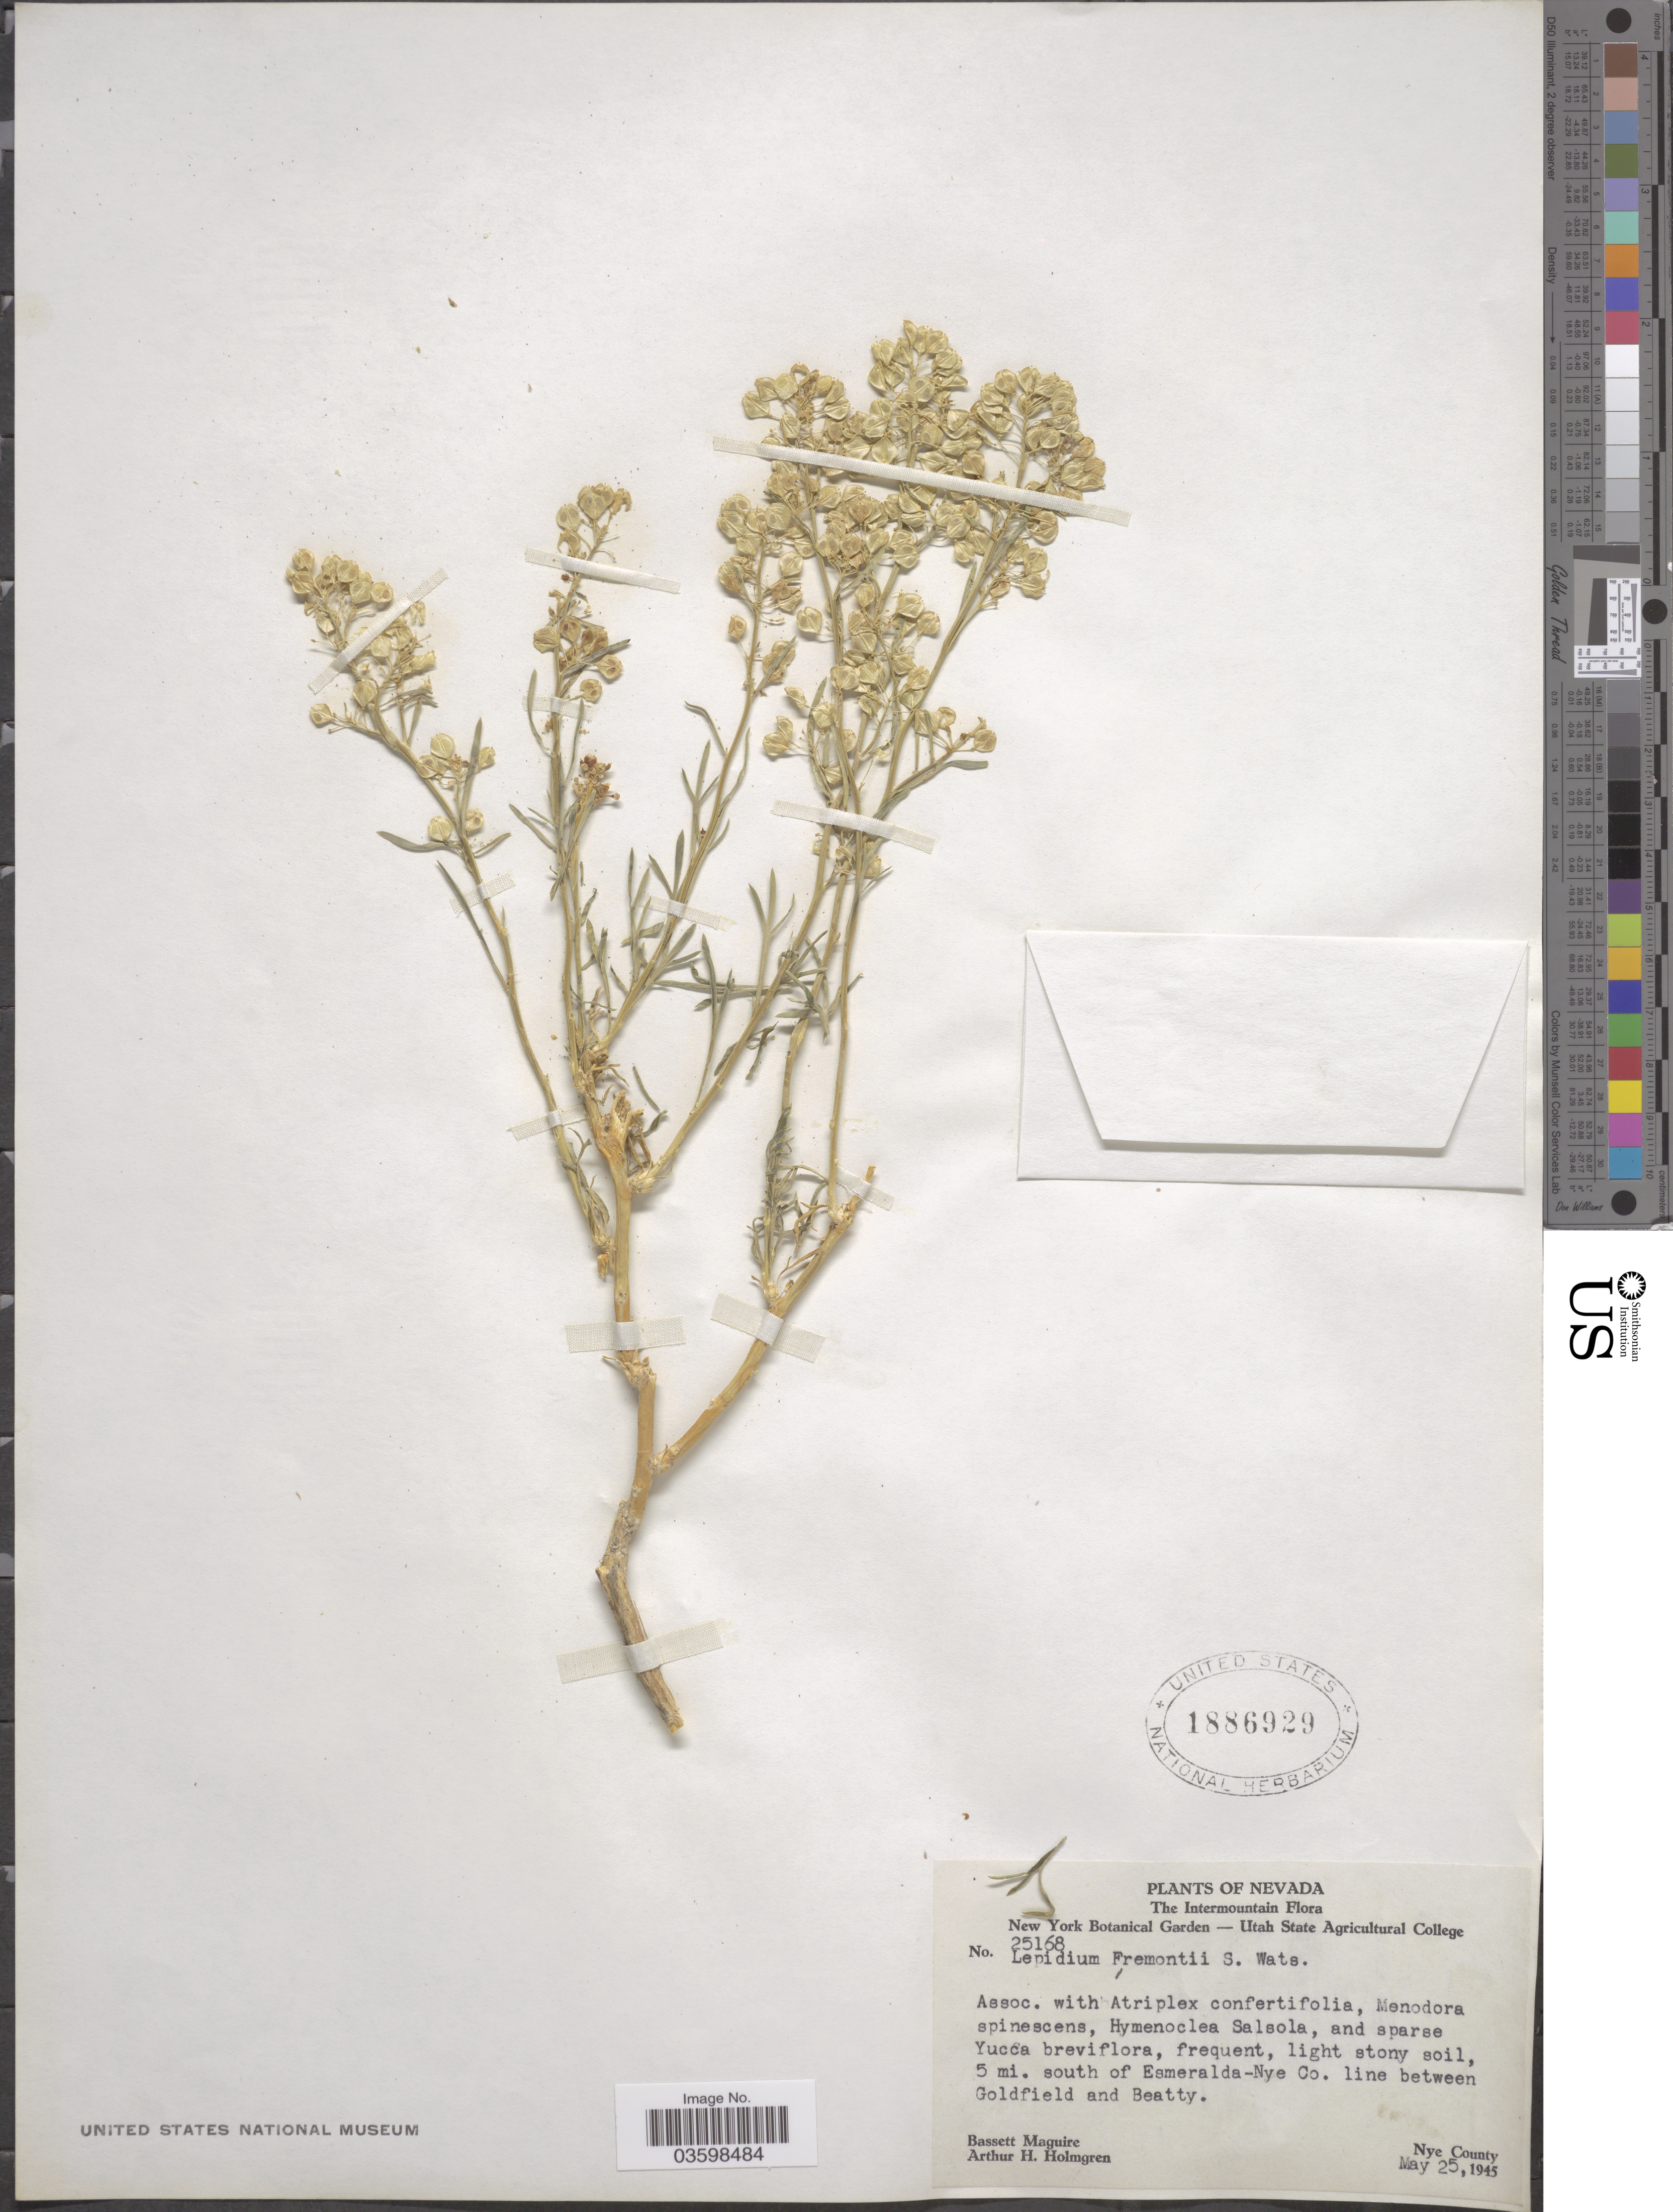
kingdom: Plantae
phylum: Tracheophyta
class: Magnoliopsida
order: Brassicales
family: Brassicaceae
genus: Lepidium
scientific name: Lepidium fremontii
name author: S. Watson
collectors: B. Maguire & A. H. Holmgren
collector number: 25168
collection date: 1945-05-25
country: United States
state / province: Nevada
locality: The Intermountain. 5 mi. south of Esmeralda-Nye Co. line between Goldfield and Beatty. Nye County.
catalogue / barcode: US 1886929